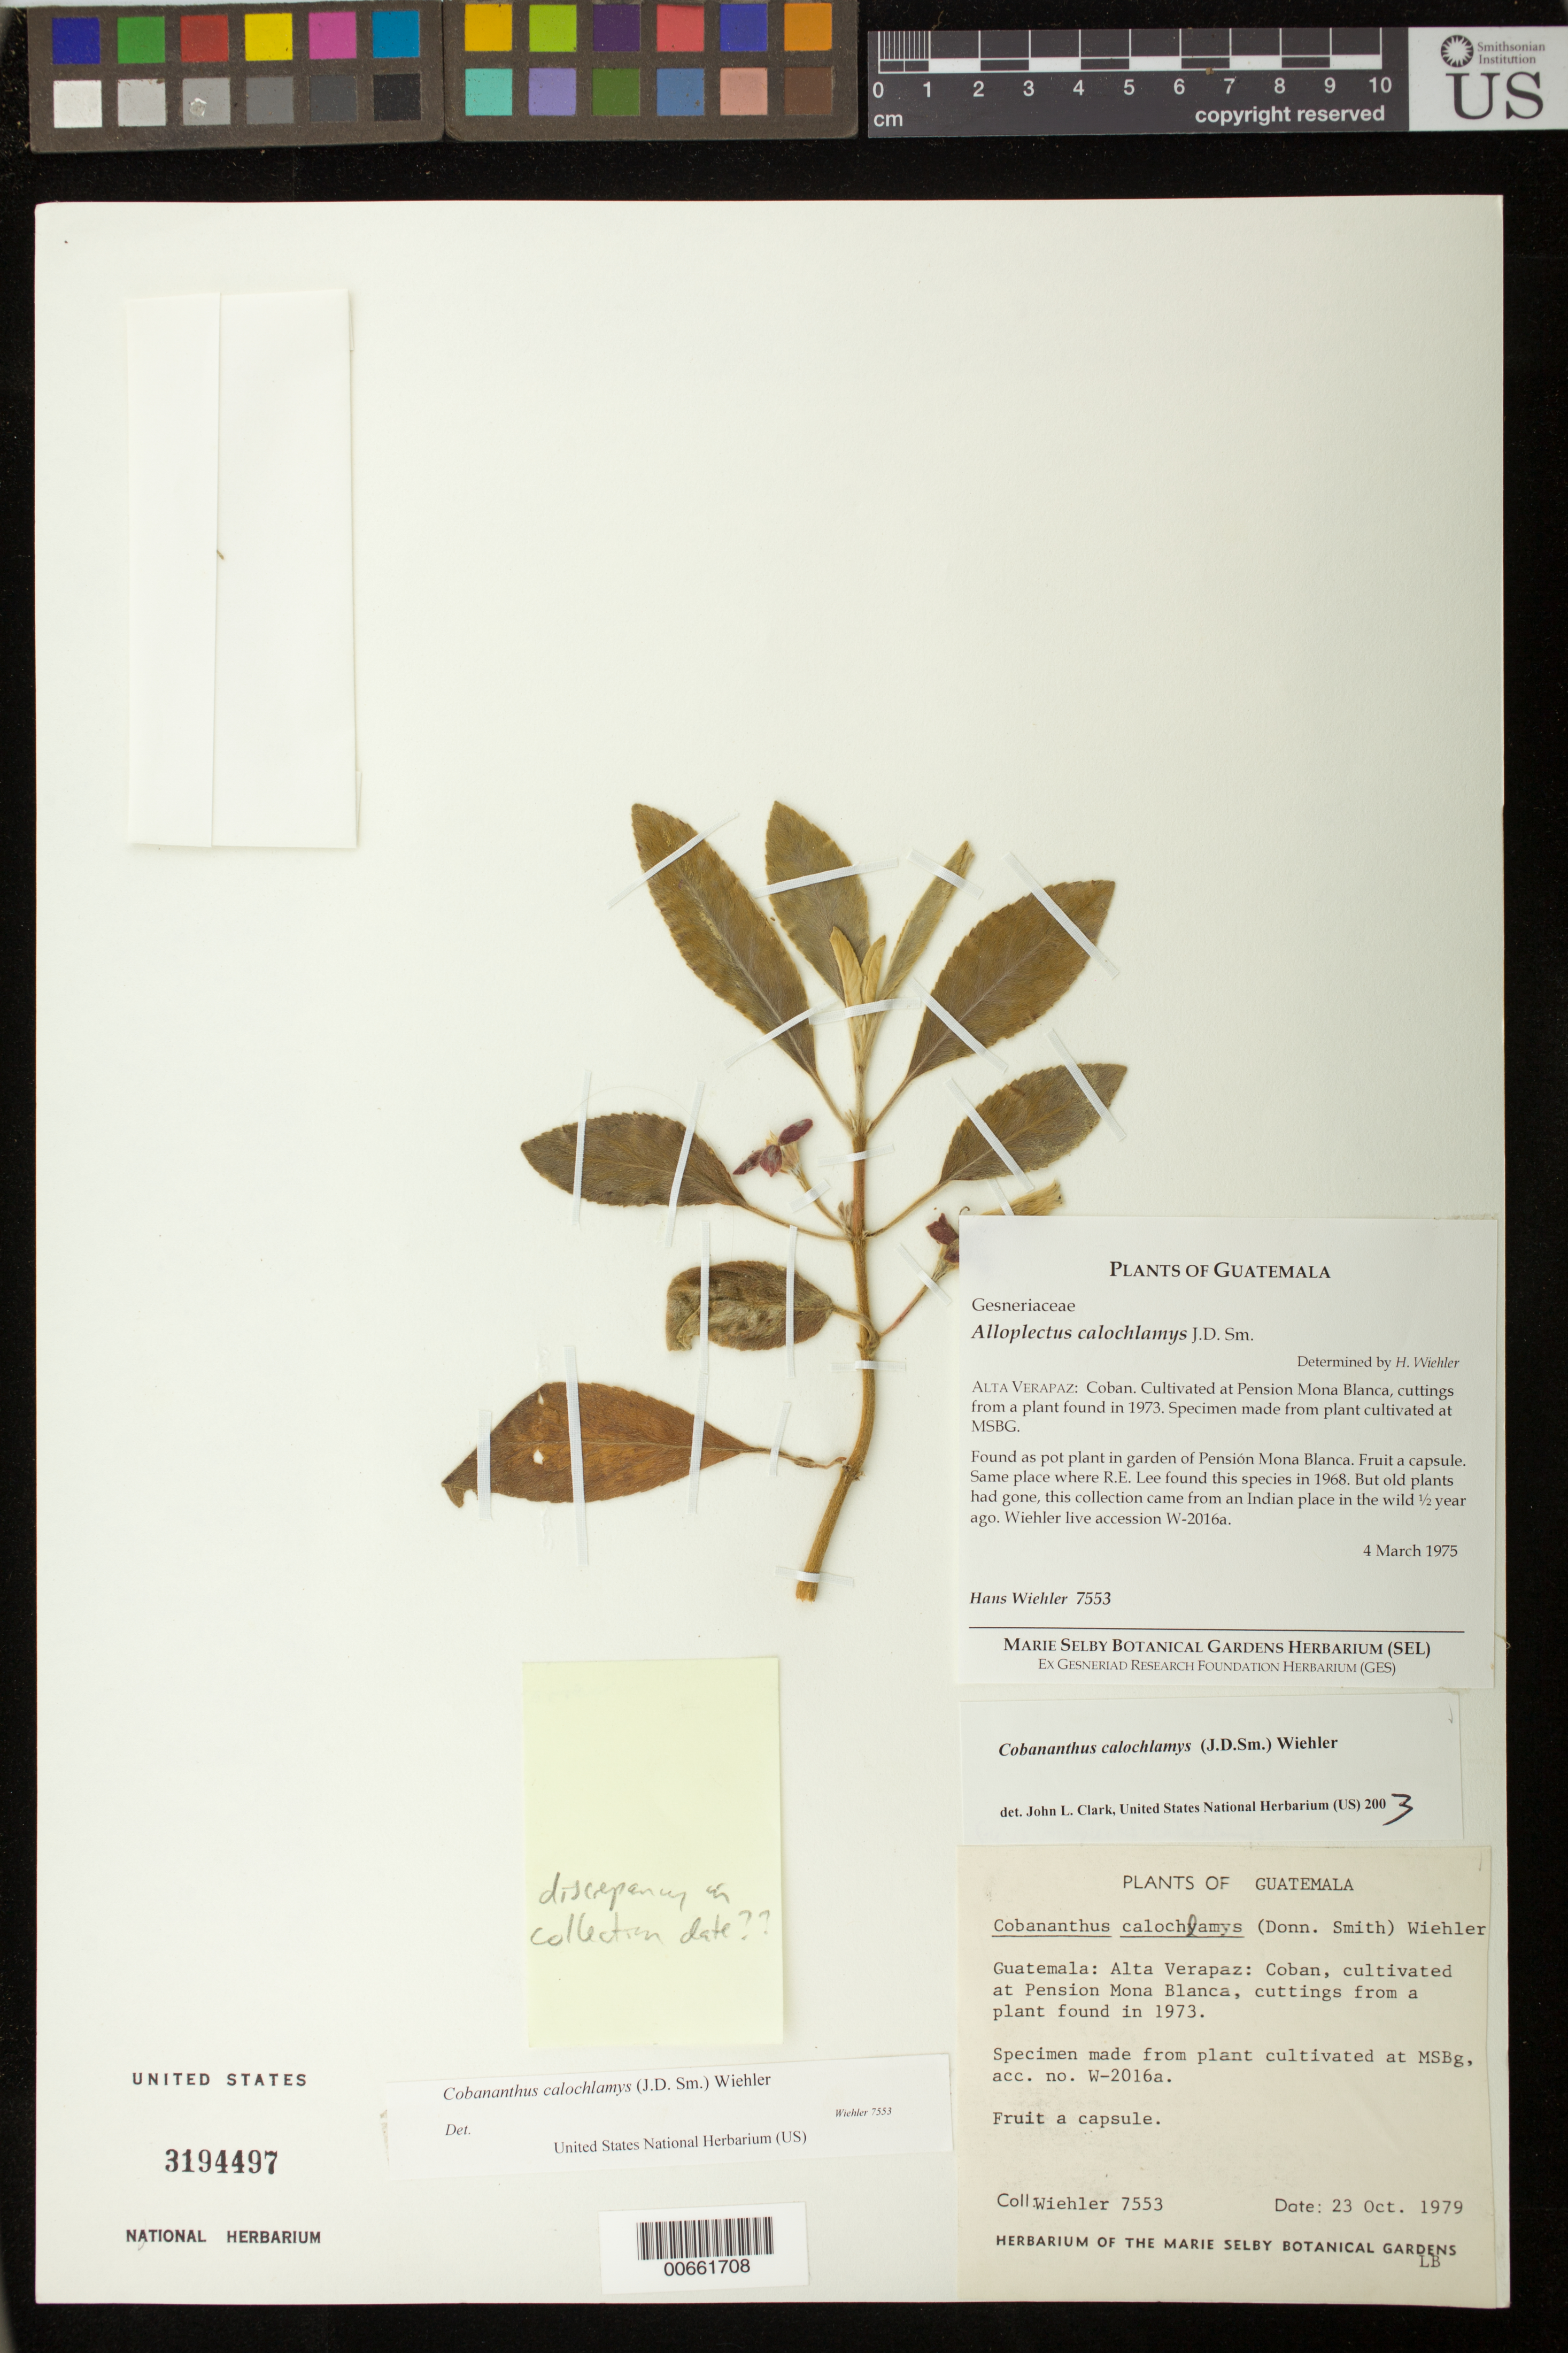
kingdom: Plantae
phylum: Tracheophyta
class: Magnoliopsida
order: Lamiales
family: Gesneriaceae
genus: Cobananthus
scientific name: Cobananthus calochlamys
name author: (Donn. Sm.) Wiehler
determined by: Clark, J. L., (SEL), The Marie Selby Botanical Garden (UNITED STATES)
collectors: H. J. Wiehler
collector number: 7553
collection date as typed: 04 Mar 1975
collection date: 1975-03-04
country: Guatemala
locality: Specimen made from plant cultivated at MSBG, Sarasota, FL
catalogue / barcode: US 3194497